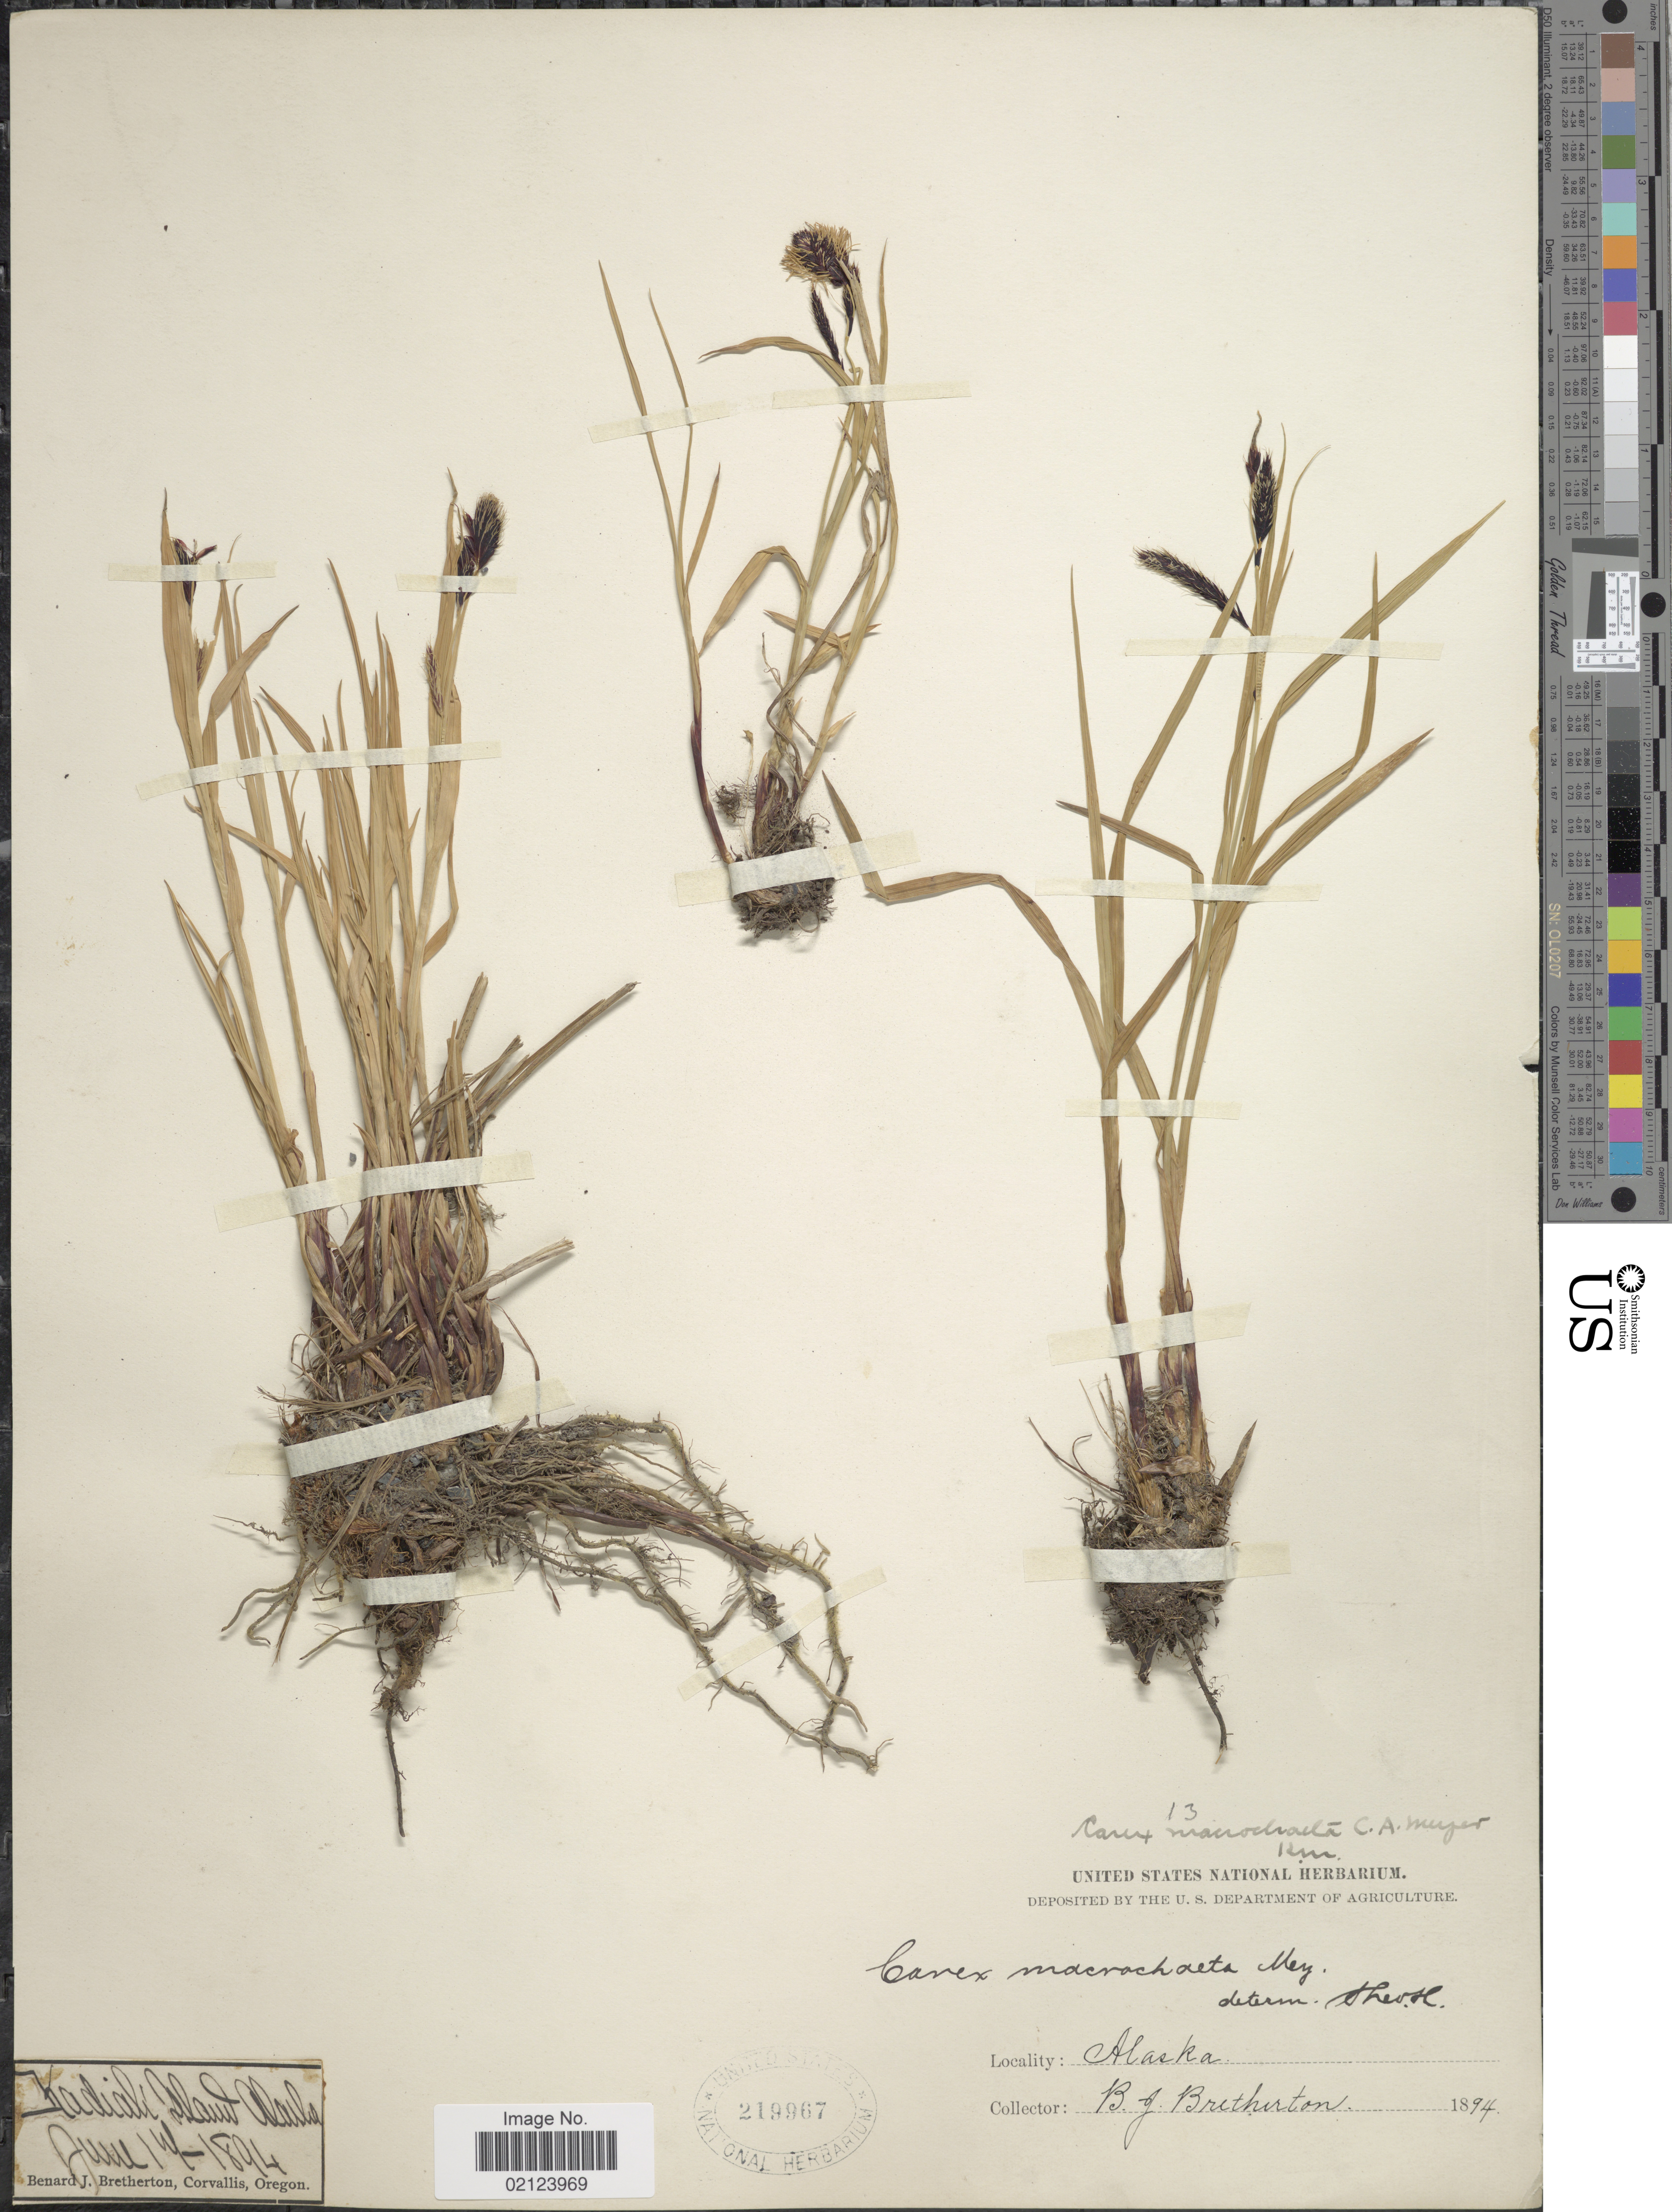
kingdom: Plantae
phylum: Tracheophyta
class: Liliopsida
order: Poales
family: Cyperaceae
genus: Carex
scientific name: Carex macrochaeta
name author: C.A. Mey.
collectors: B. Bretherton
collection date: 1894-06-14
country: United States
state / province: Alaska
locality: Kadiak Island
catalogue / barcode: US 219967